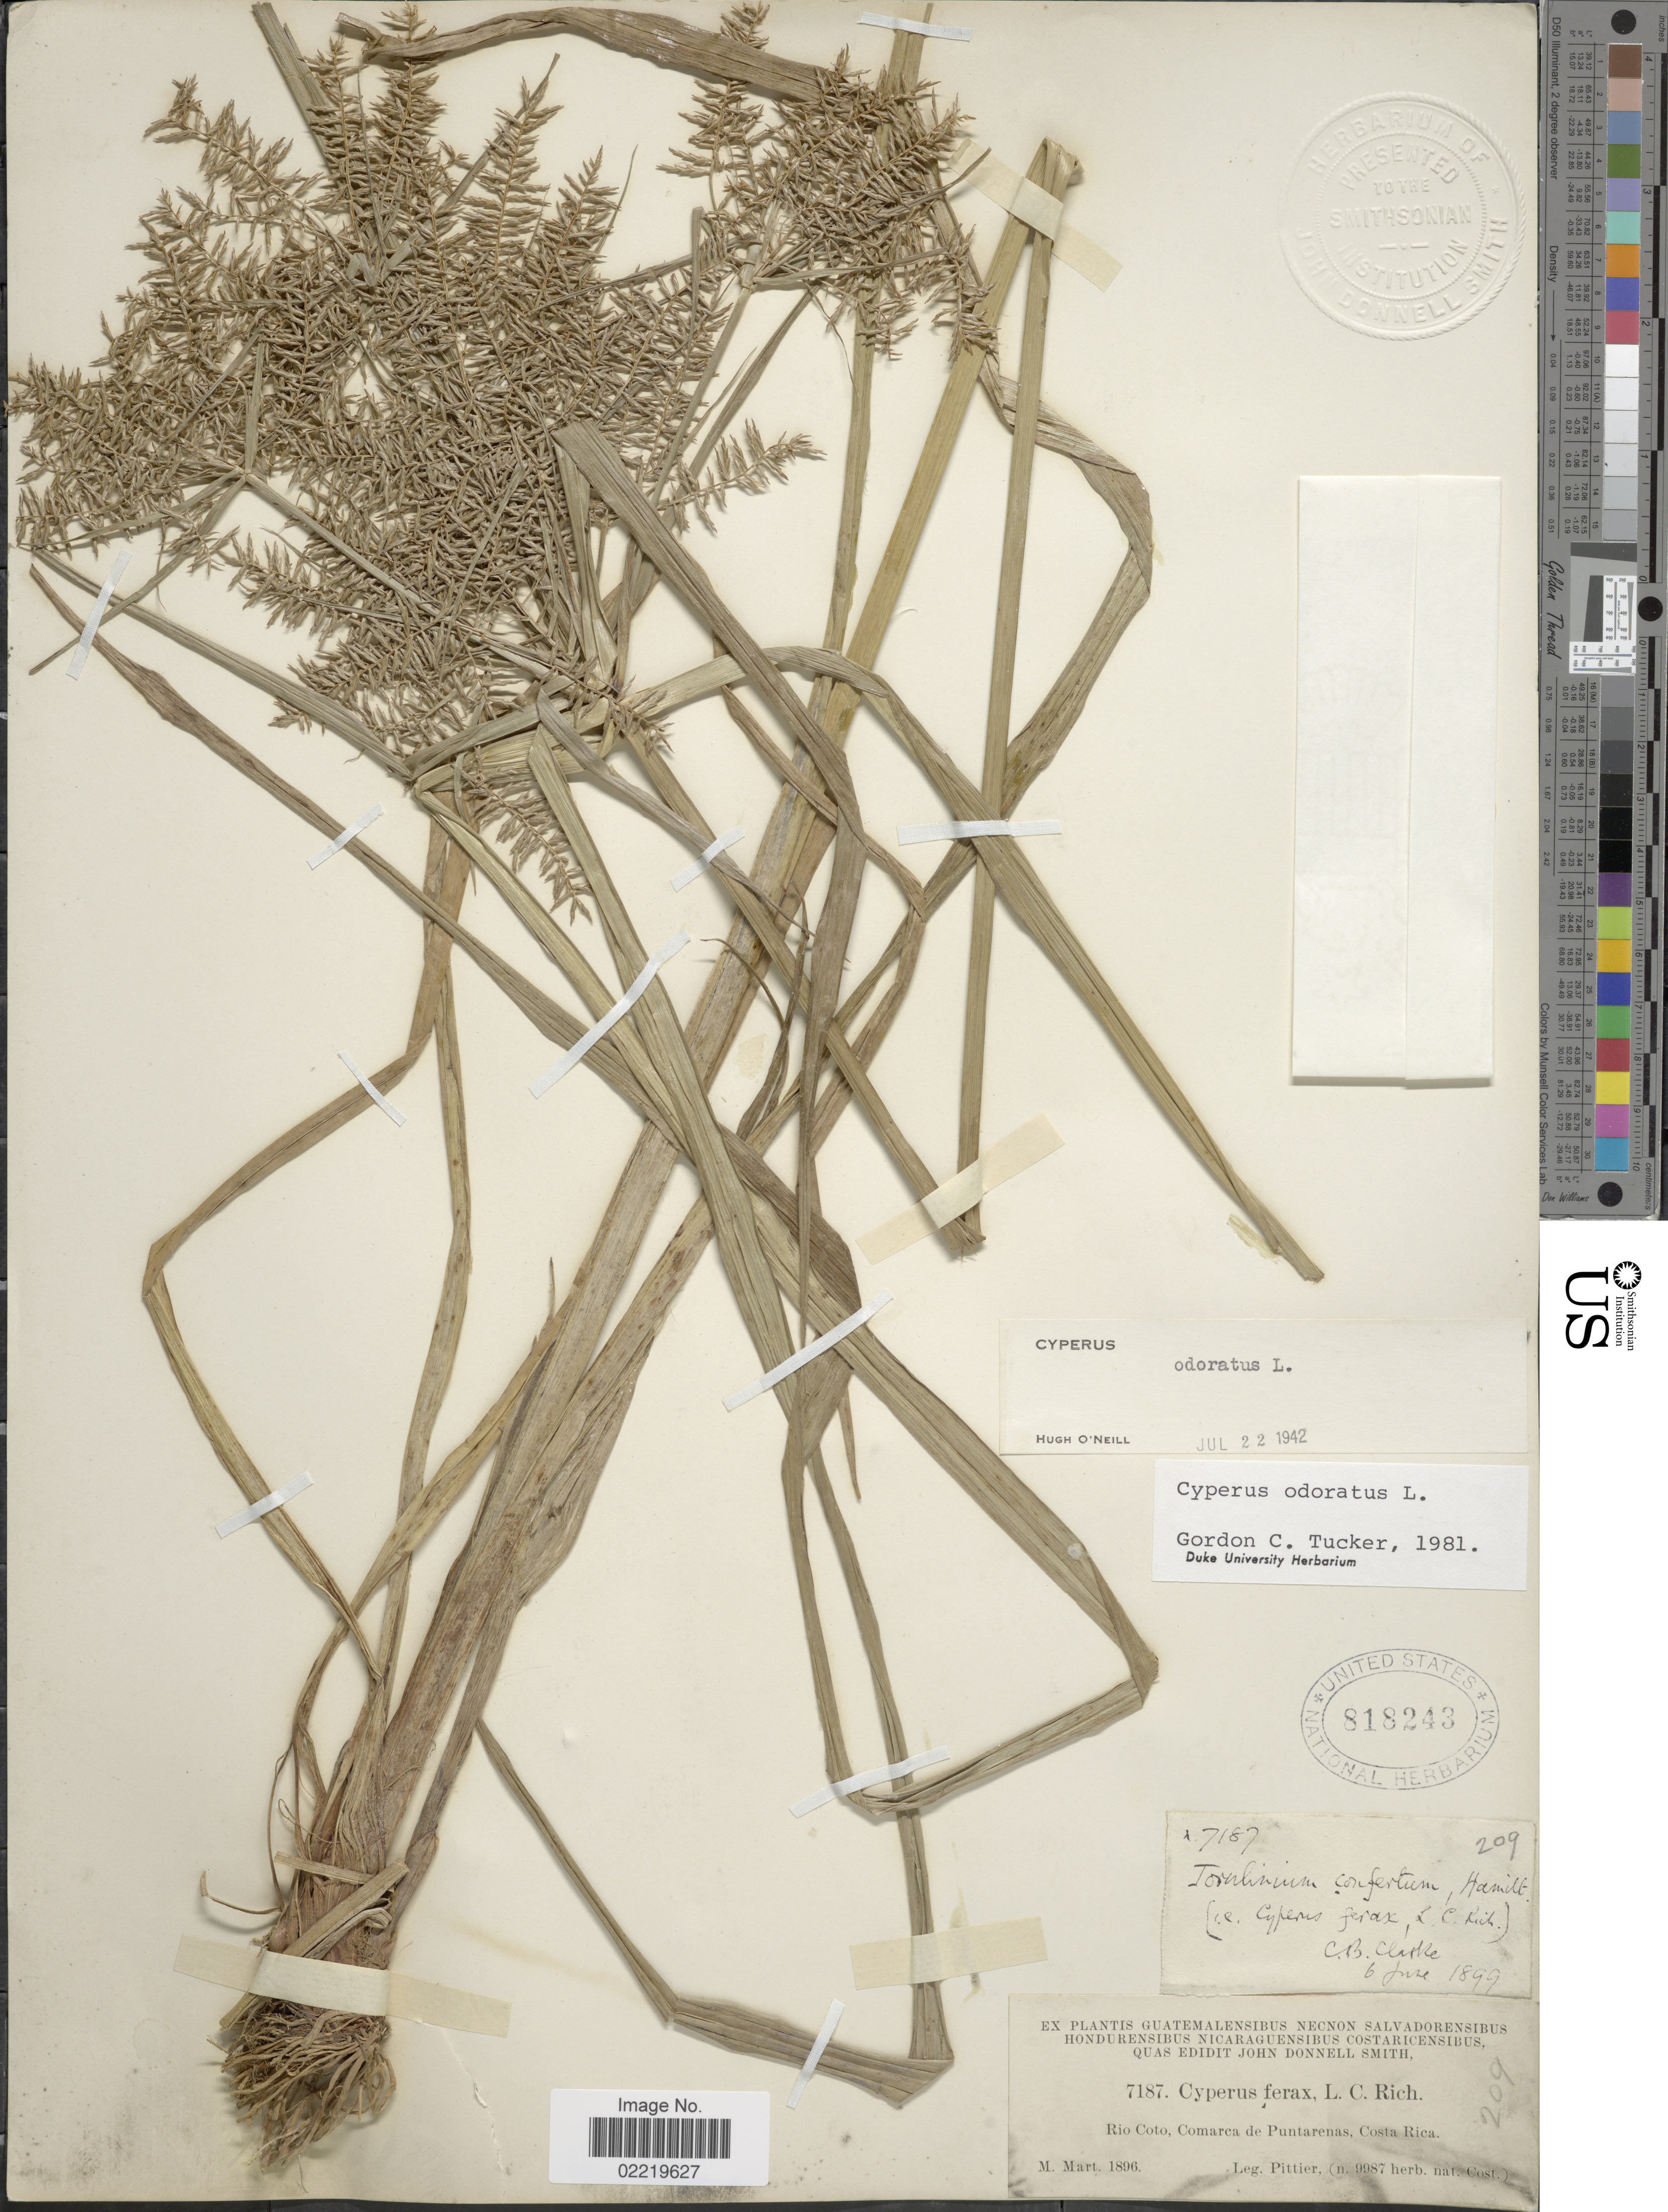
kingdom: Plantae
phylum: Tracheophyta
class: Liliopsida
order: Poales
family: Cyperaceae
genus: Cyperus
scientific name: Cyperus odoratus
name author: L.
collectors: H. F. Pittier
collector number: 7187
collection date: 1896-06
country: Costa Rica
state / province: Puntarenas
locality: Rio Coto, Comarca de Puntarenas.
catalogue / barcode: US 818243